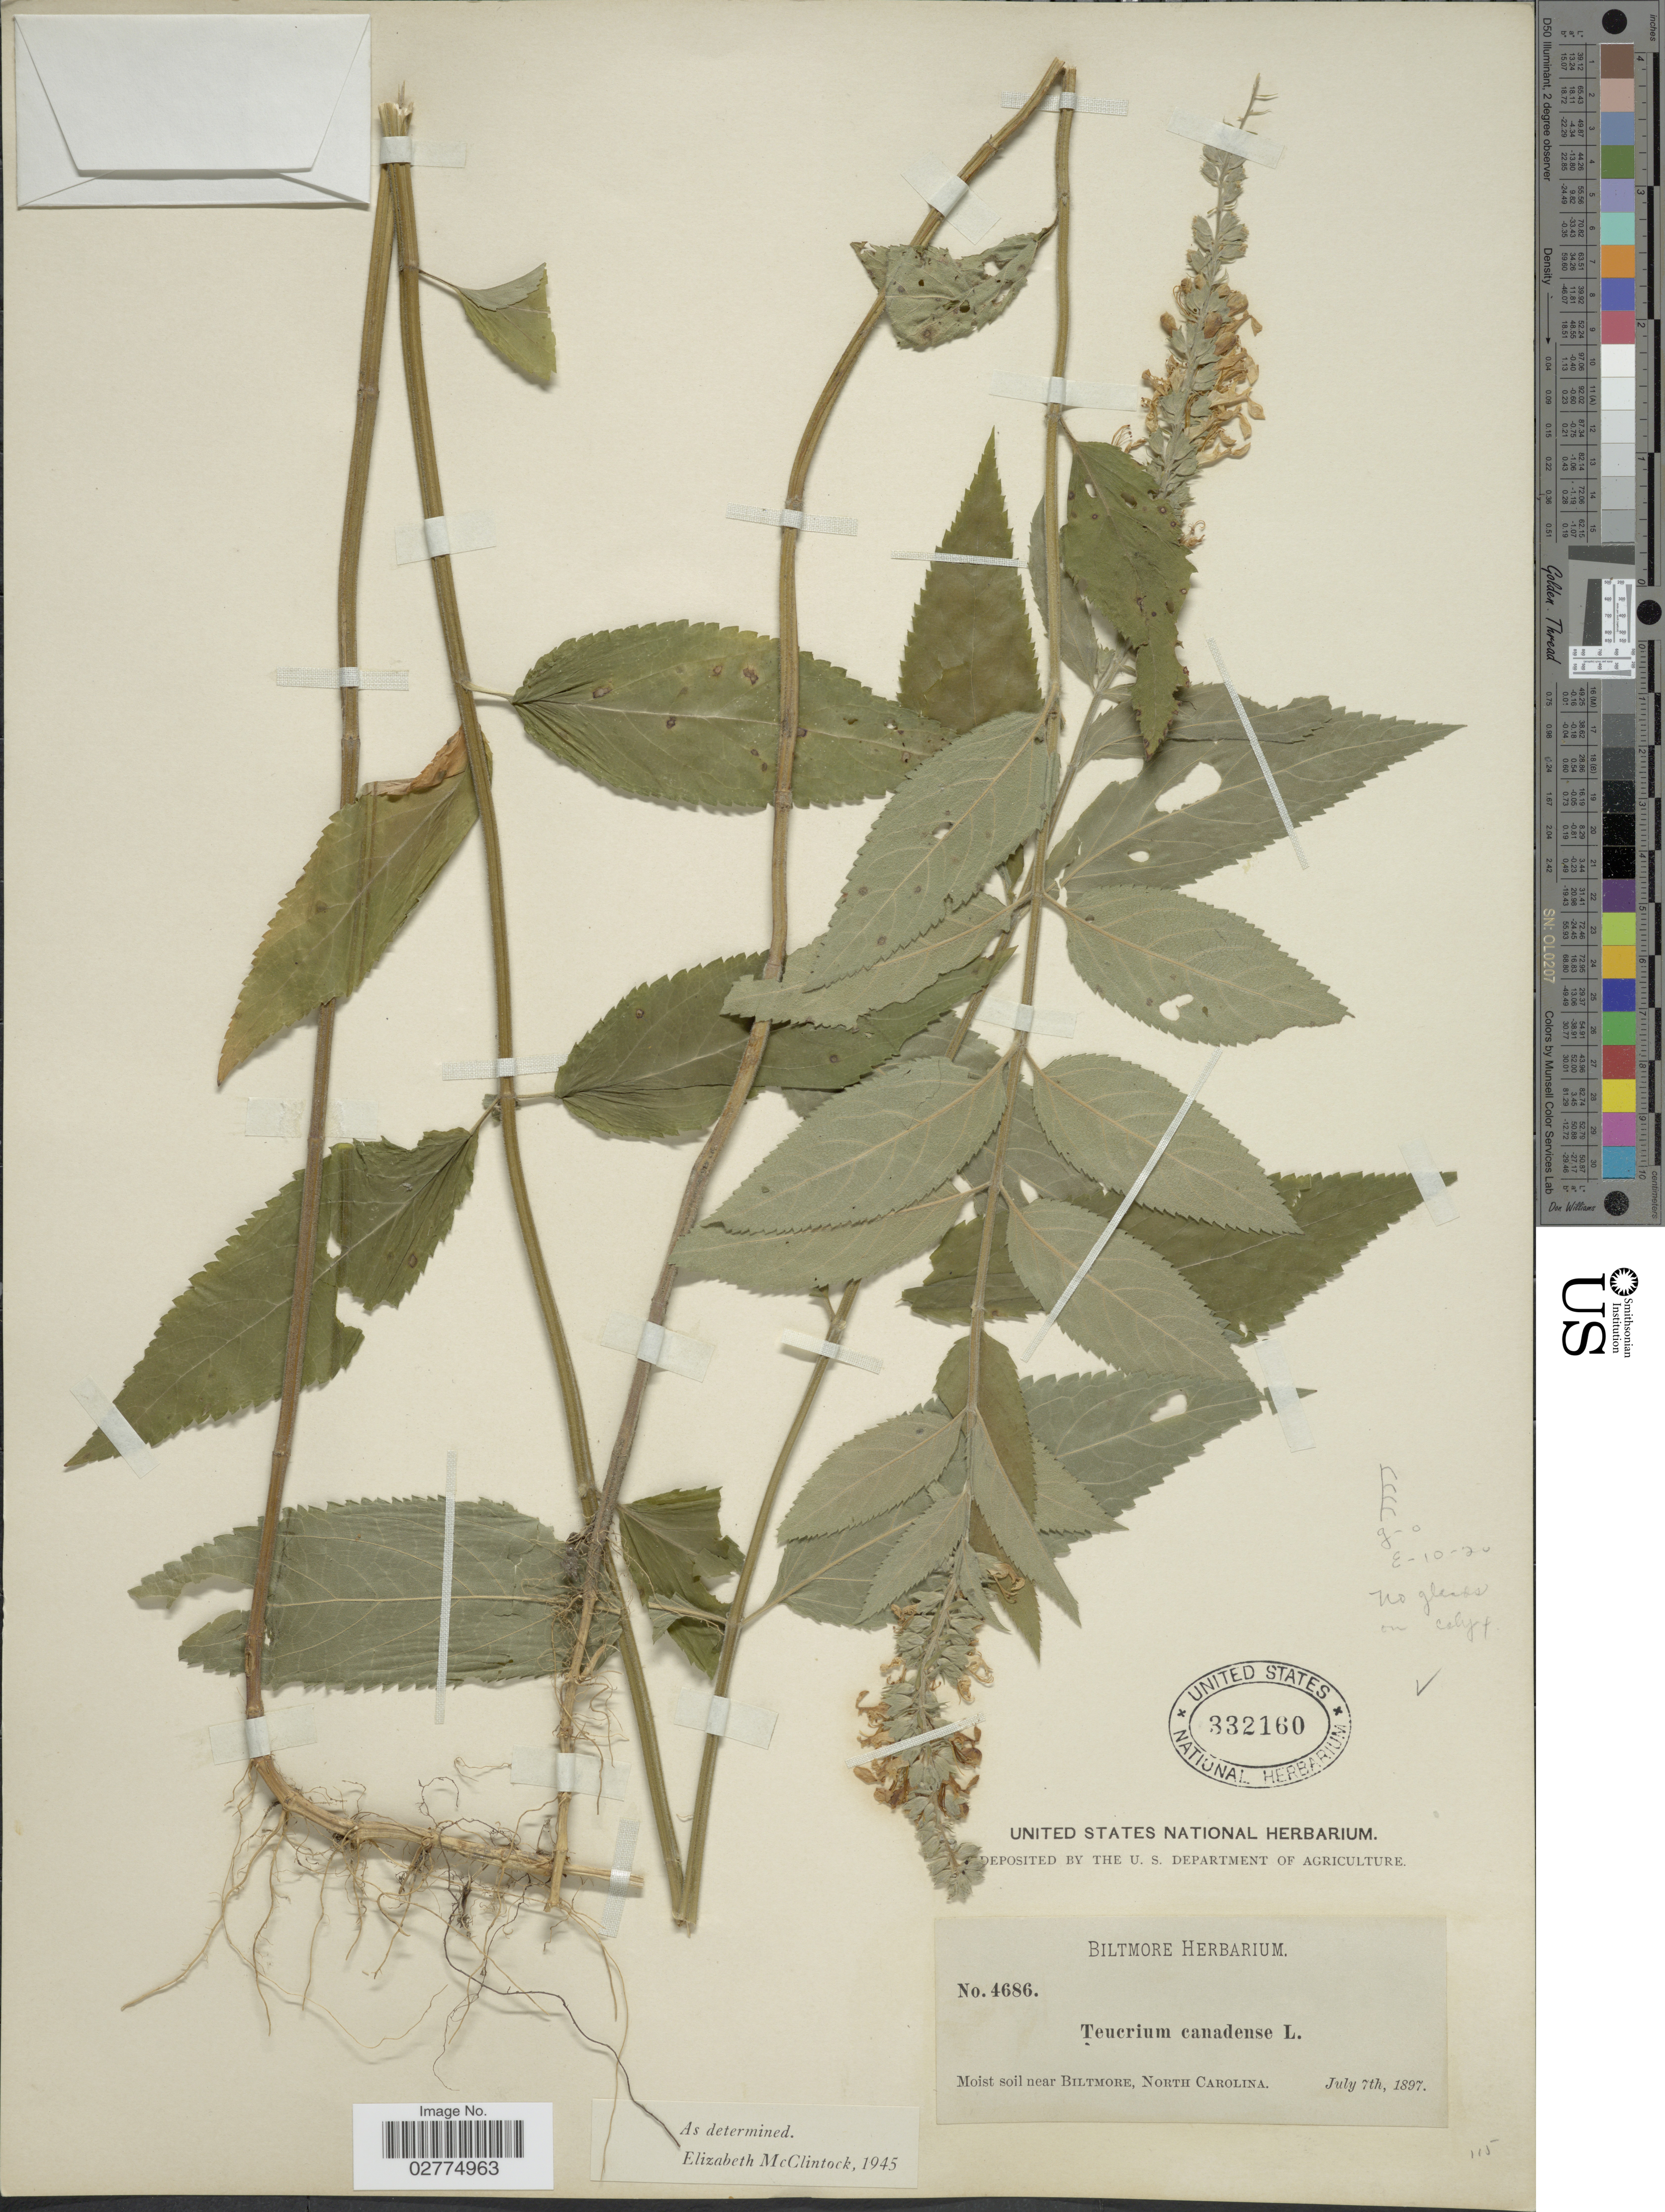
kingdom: Plantae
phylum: Tracheophyta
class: Magnoliopsida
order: Lamiales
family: Lamiaceae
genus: Teucrium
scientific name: Teucrium canadense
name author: L.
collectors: ex herb. Biltmore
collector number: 4686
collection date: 1897-07-07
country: United States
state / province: North Carolina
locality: Moist soil near Biltmore.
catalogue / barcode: US 332160